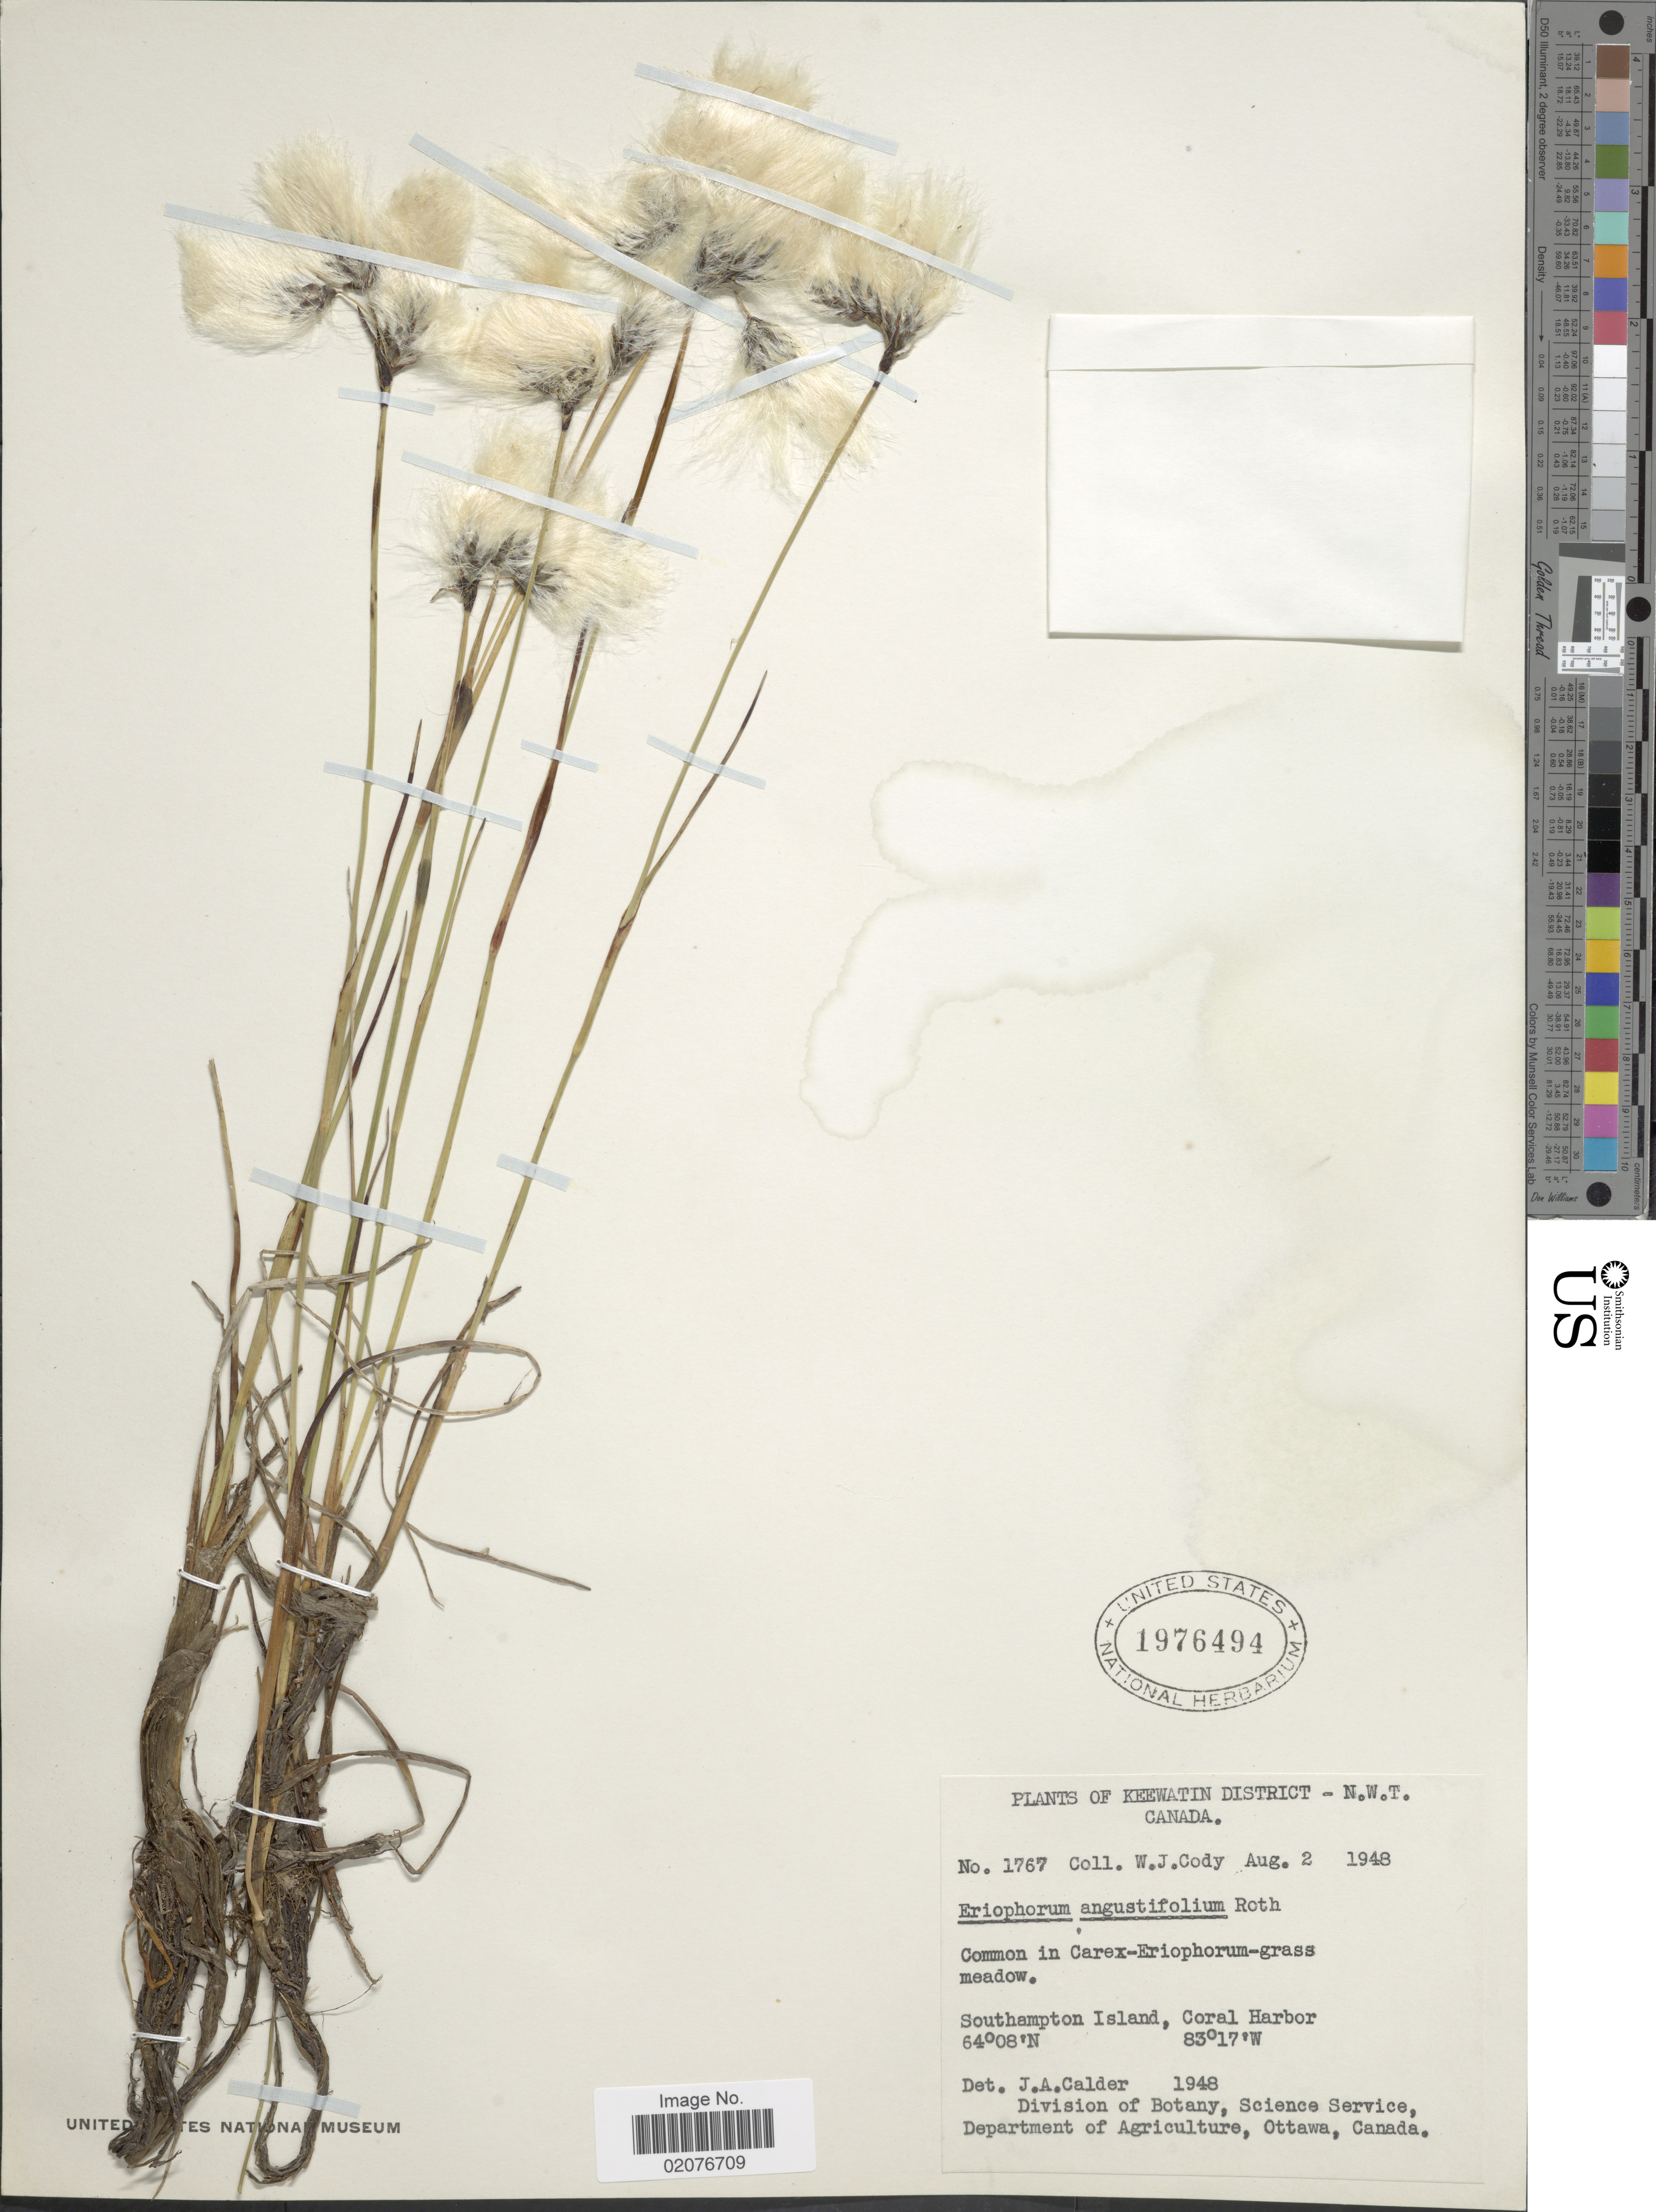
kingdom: Plantae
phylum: Tracheophyta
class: Liliopsida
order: Poales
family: Cyperaceae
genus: Eriophorum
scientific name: Eriophorum angustifolium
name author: Honck.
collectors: W. Cody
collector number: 1767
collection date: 1948-08-02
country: Canada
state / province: Northwest Territories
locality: Keewatin District, NWT, Common in Carex-Eriophorum-grass meadow, Southampton Island, Coral Harbor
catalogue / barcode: US 1976494